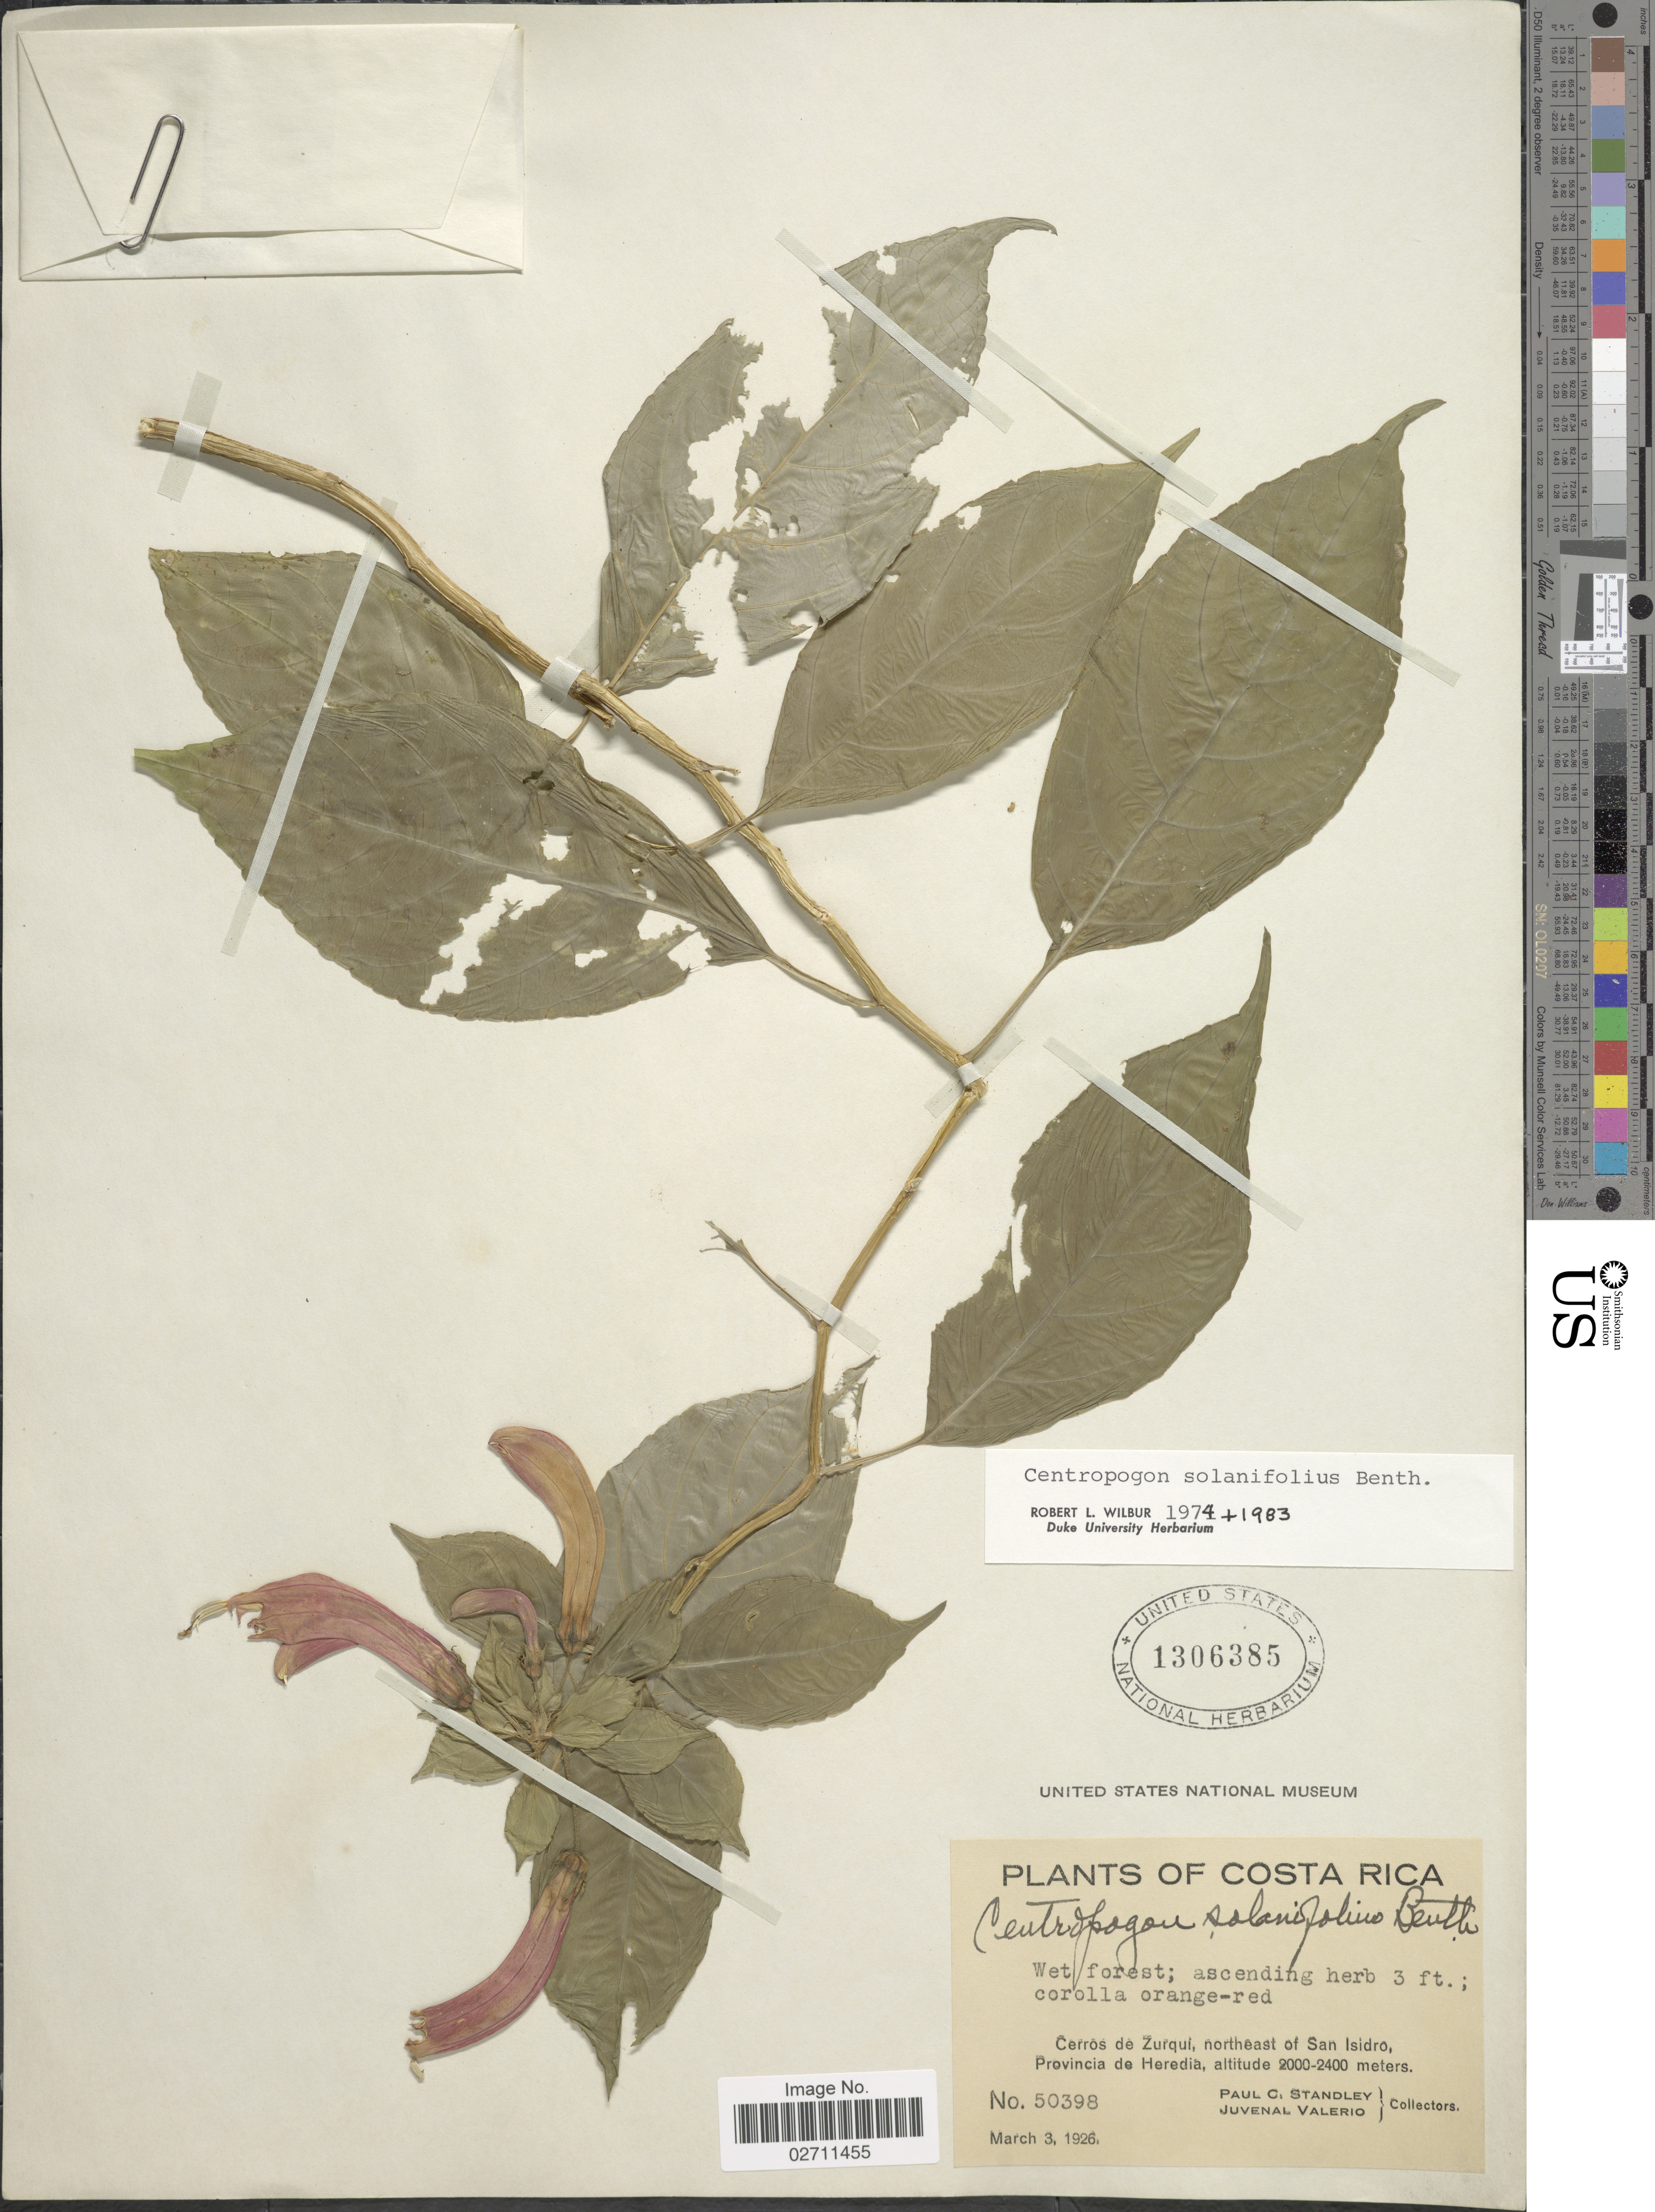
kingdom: Plantae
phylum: Tracheophyta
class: Magnoliopsida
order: Asterales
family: Campanulaceae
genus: Centropogon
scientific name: Centropogon solanifolius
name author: Benth.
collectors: P. C. Standley & J. Valerio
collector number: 50398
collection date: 1926-03-03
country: Costa Rica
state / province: Heredia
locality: Cerros de Zurqui, northeast of San Isidro.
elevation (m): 2000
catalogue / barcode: US 1306385